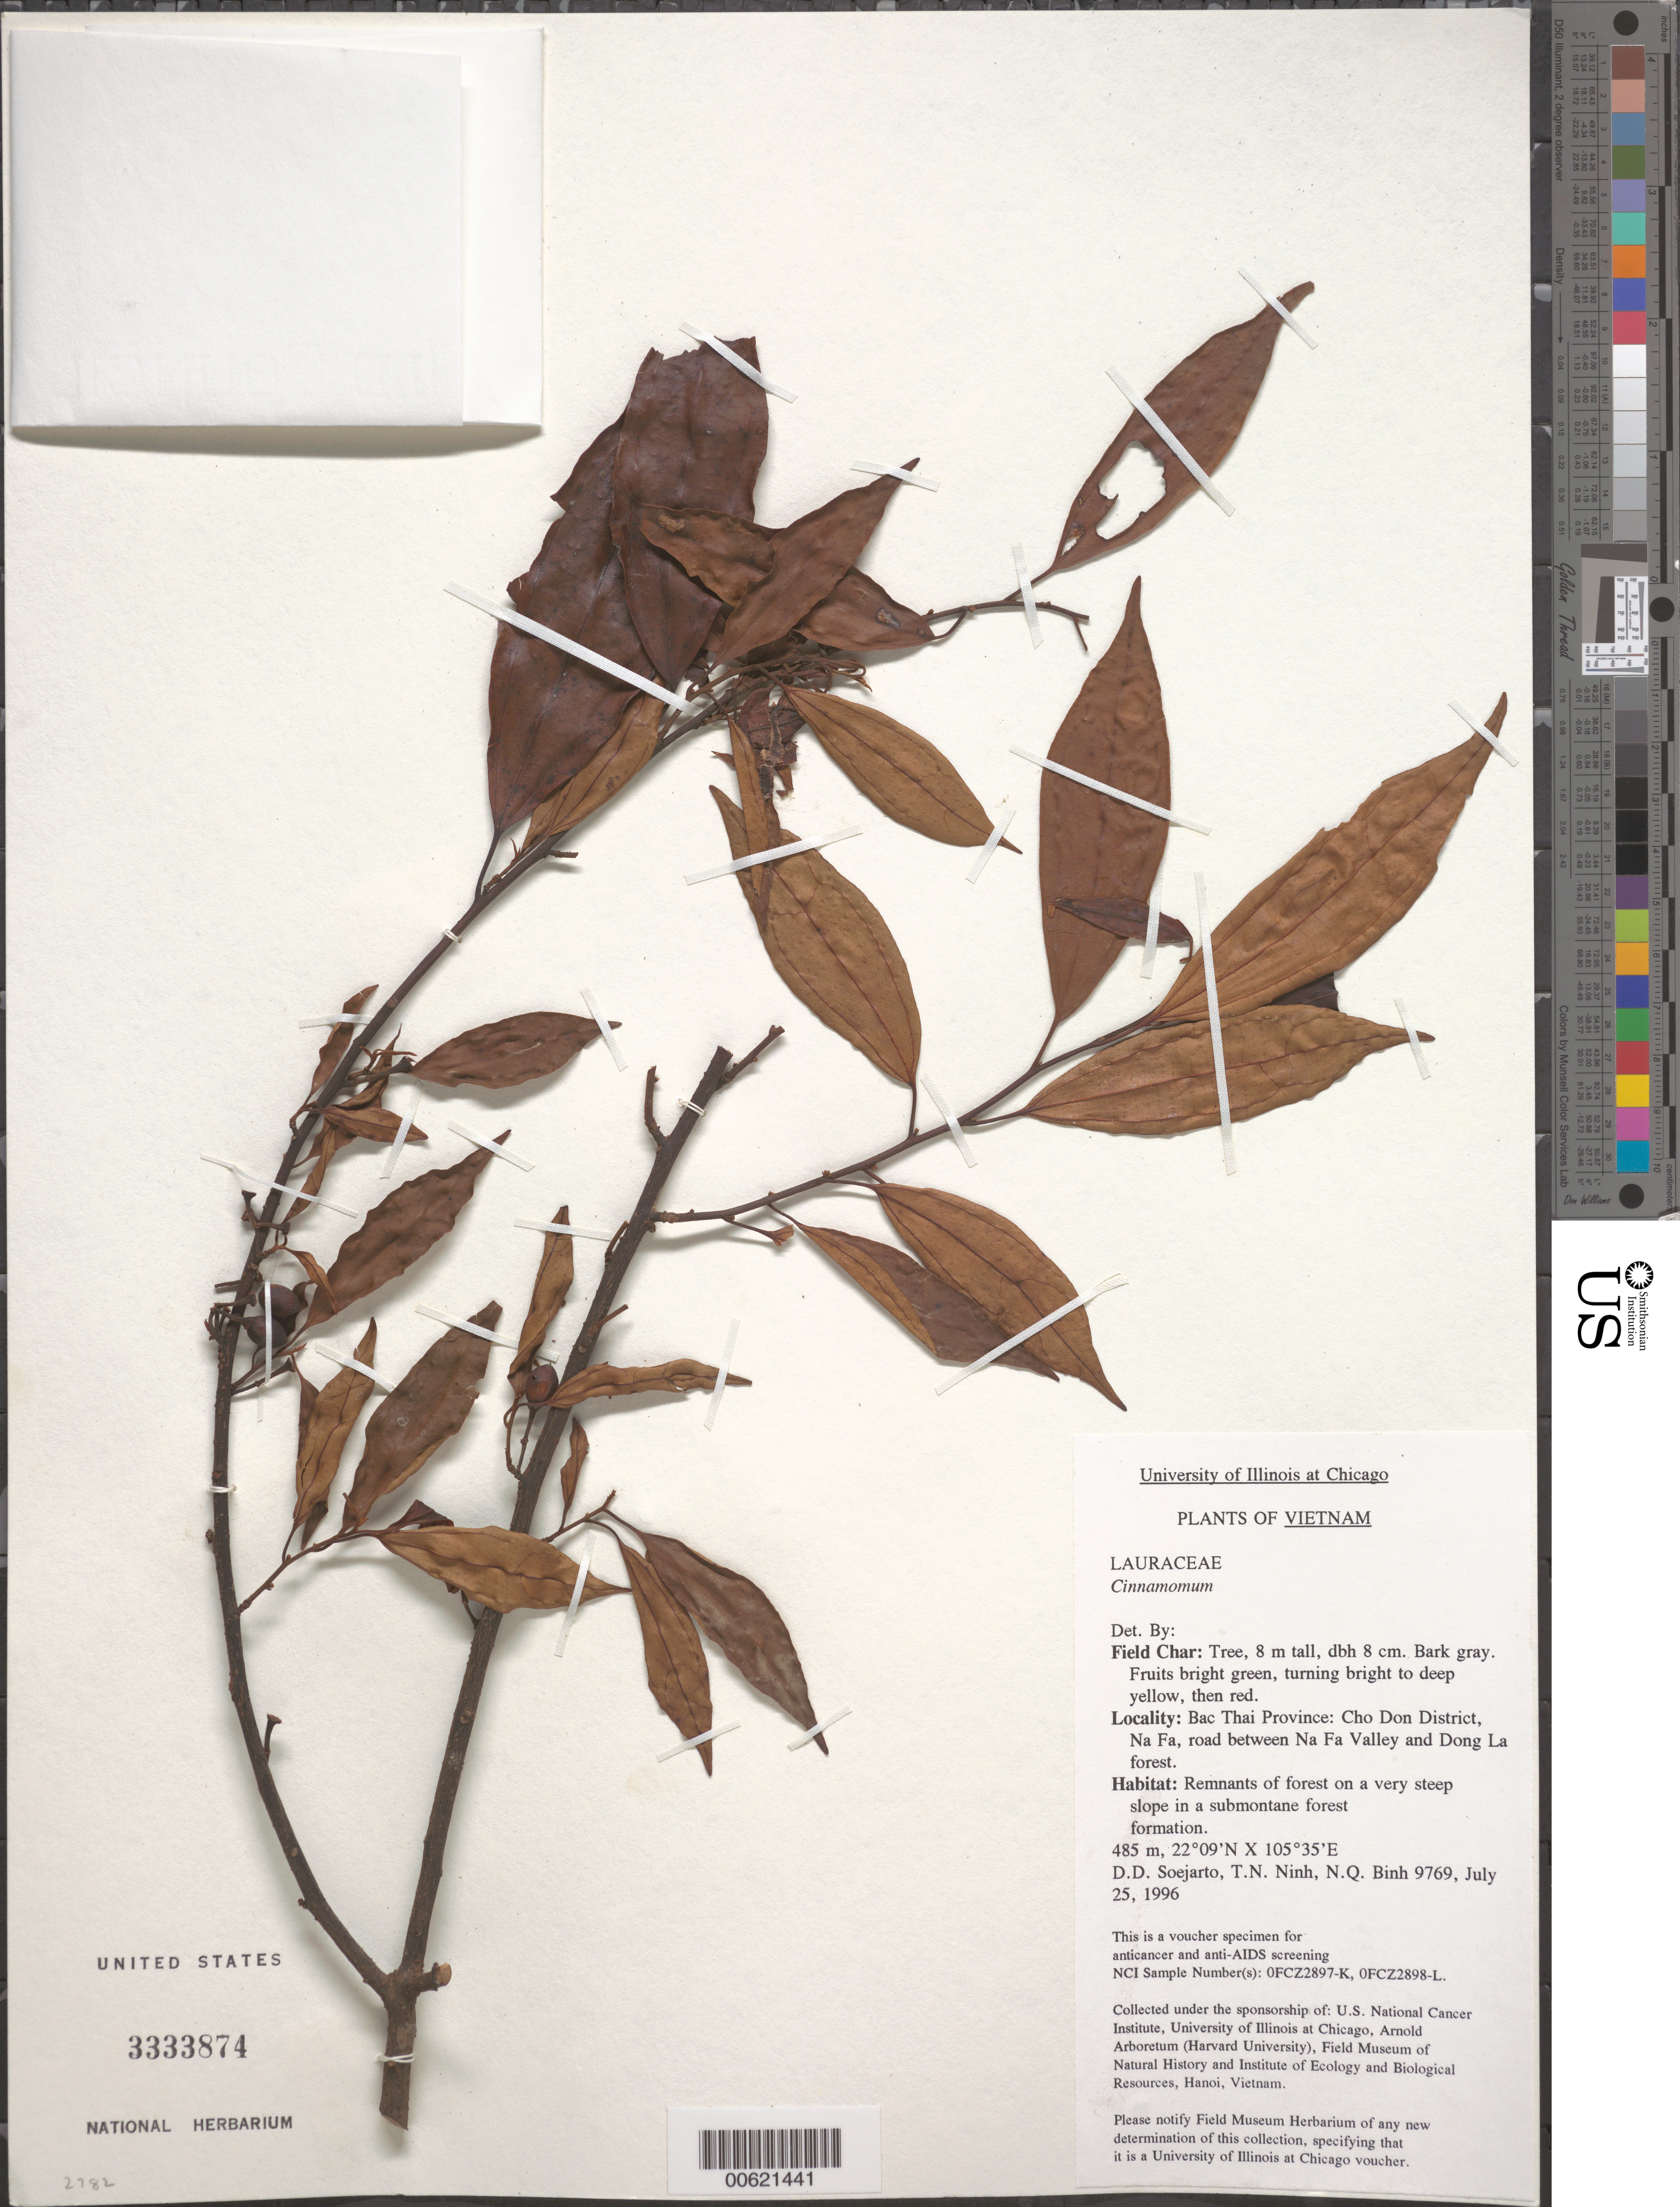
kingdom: Plantae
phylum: Tracheophyta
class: Magnoliopsida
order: Laurales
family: Lauraceae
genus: Cinnamomum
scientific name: Cinnamomum sp.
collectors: T. N. Ninh & N. Binh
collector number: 9769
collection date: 1996-07-25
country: Vietnam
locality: Bac Thai Province: Cho Don District, Na Fa, road between Na Fa Valley and Dong La forest.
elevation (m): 485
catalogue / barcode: US 3333874